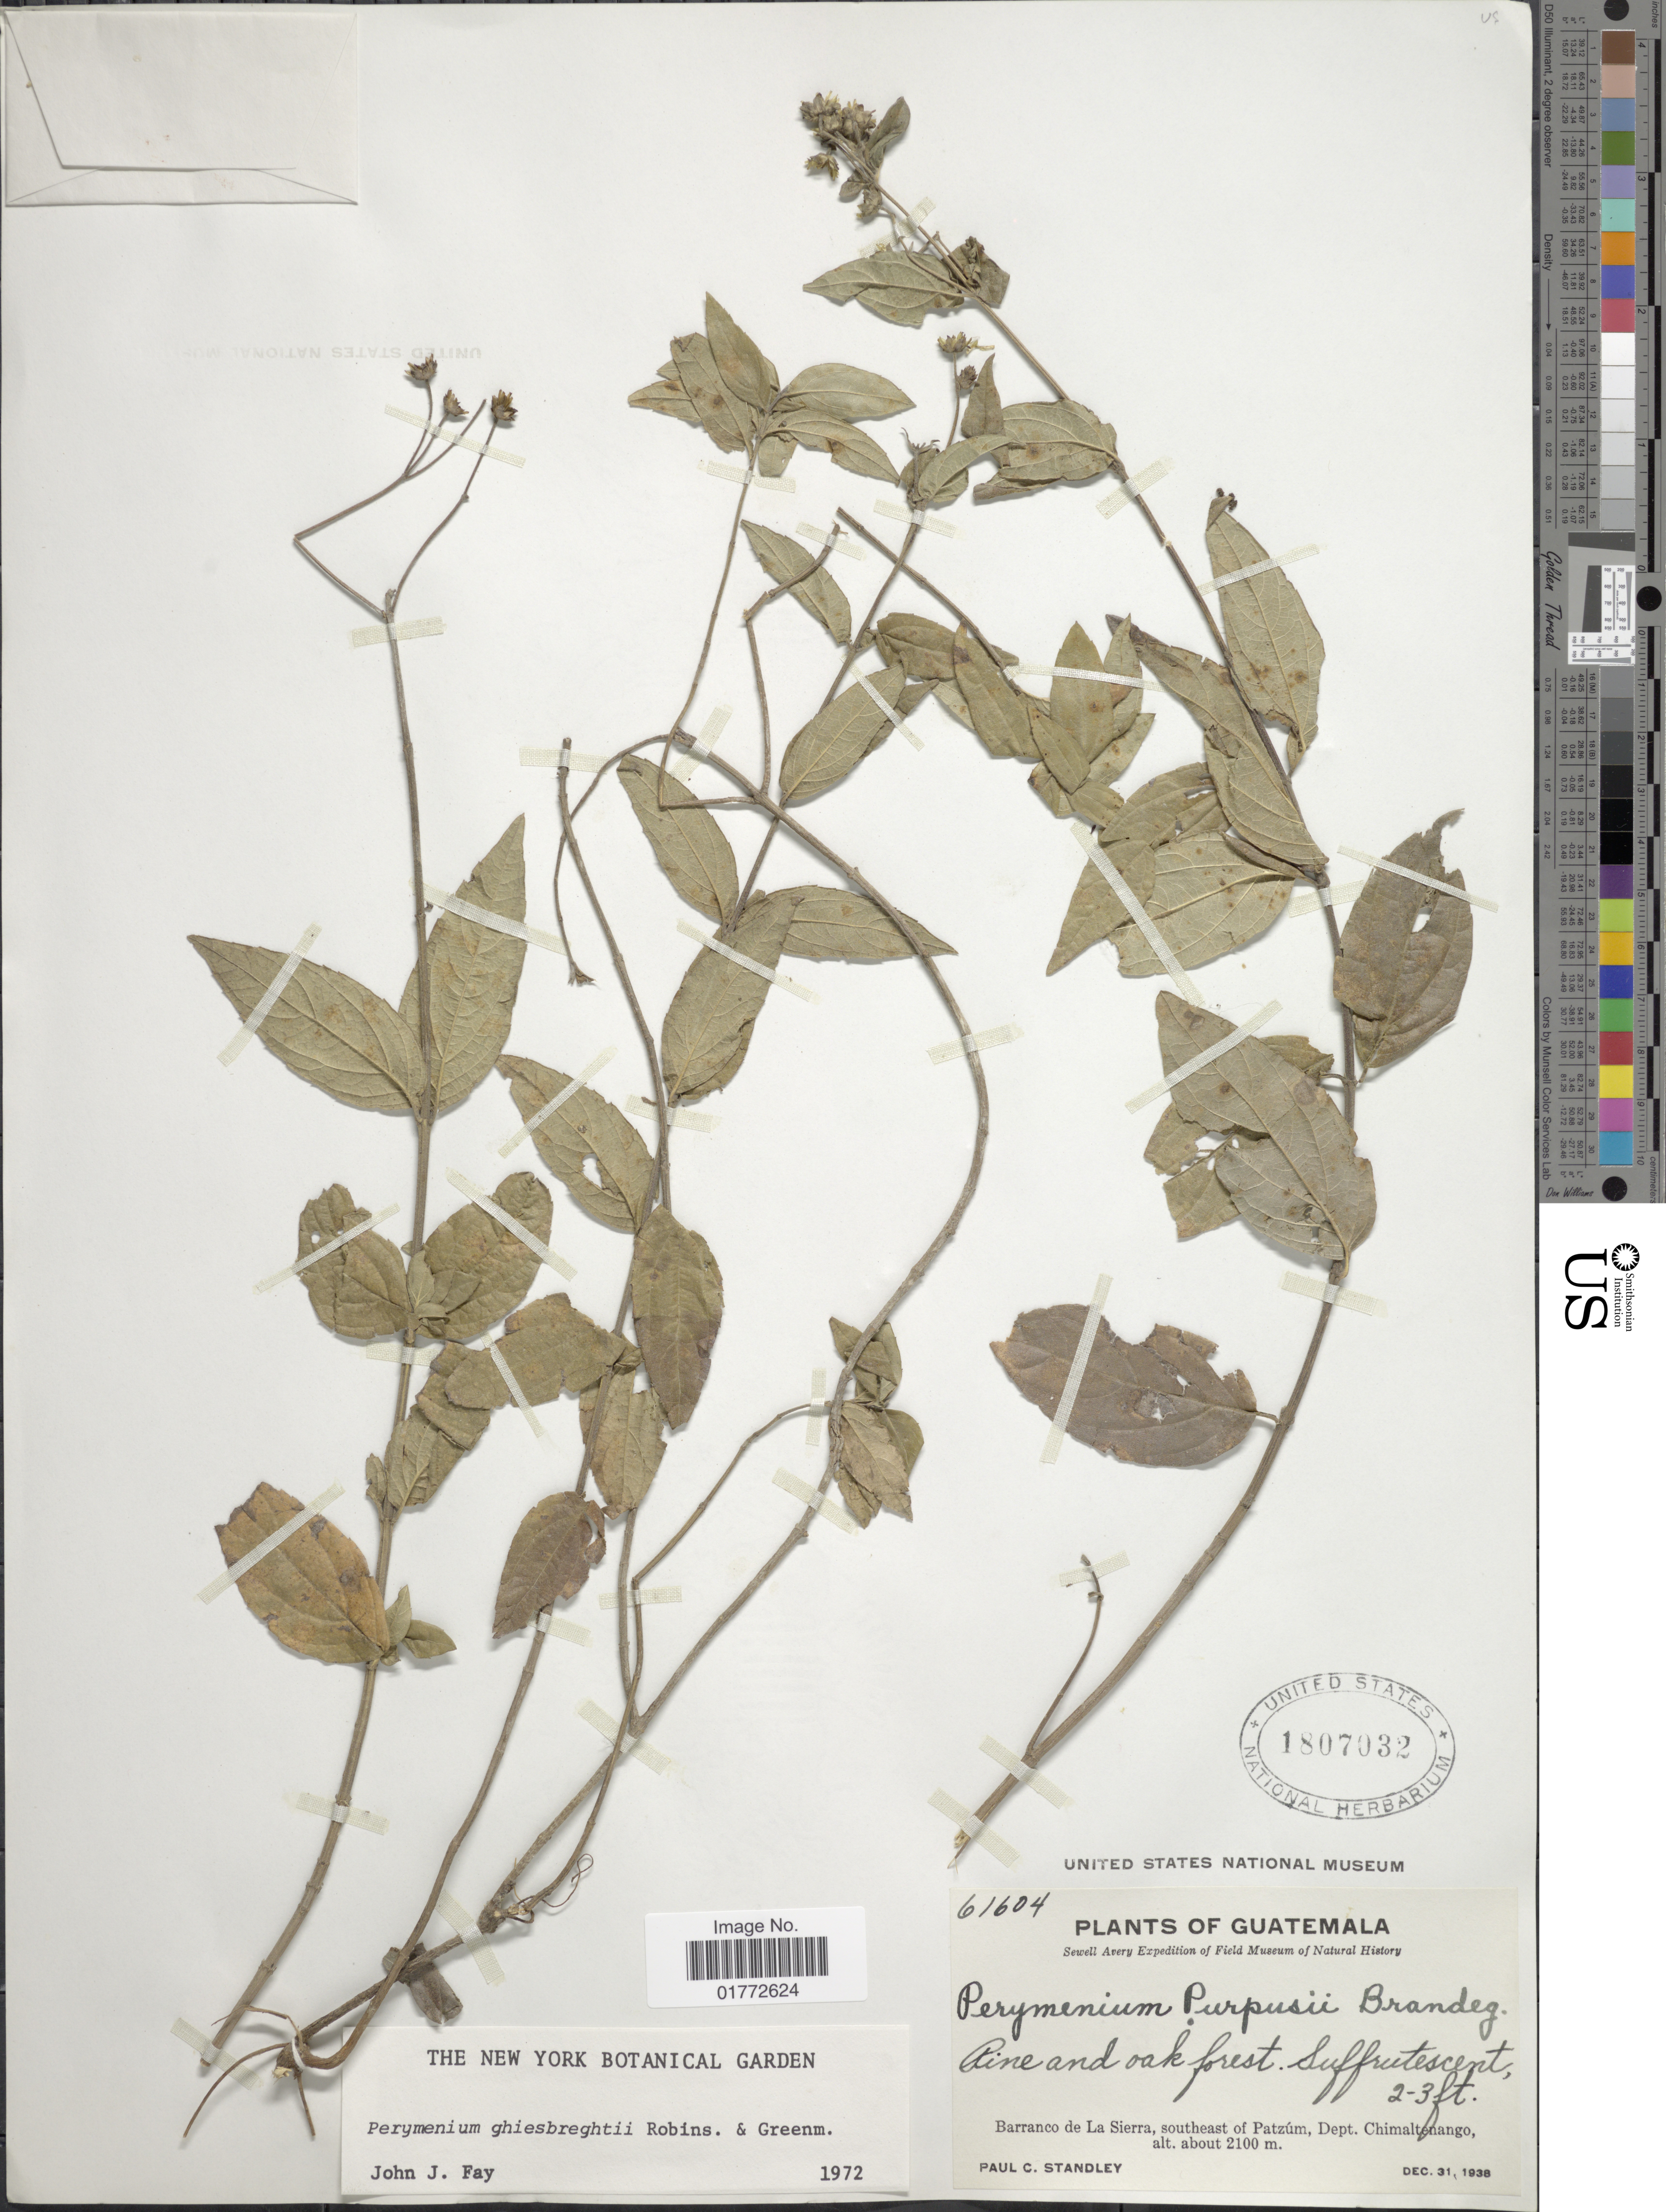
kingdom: Plantae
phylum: Tracheophyta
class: Magnoliopsida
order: Asterales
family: Asteraceae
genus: Perymenium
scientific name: Perymenium ghiesbreghtii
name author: B.L. Rob. & Greenm.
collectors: P. C. Standley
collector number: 61604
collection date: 1938-12-31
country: Guatemala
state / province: Chimaltenango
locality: Barranco de La Sierra, southeast of Patzum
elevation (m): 2100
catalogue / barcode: US 1807032